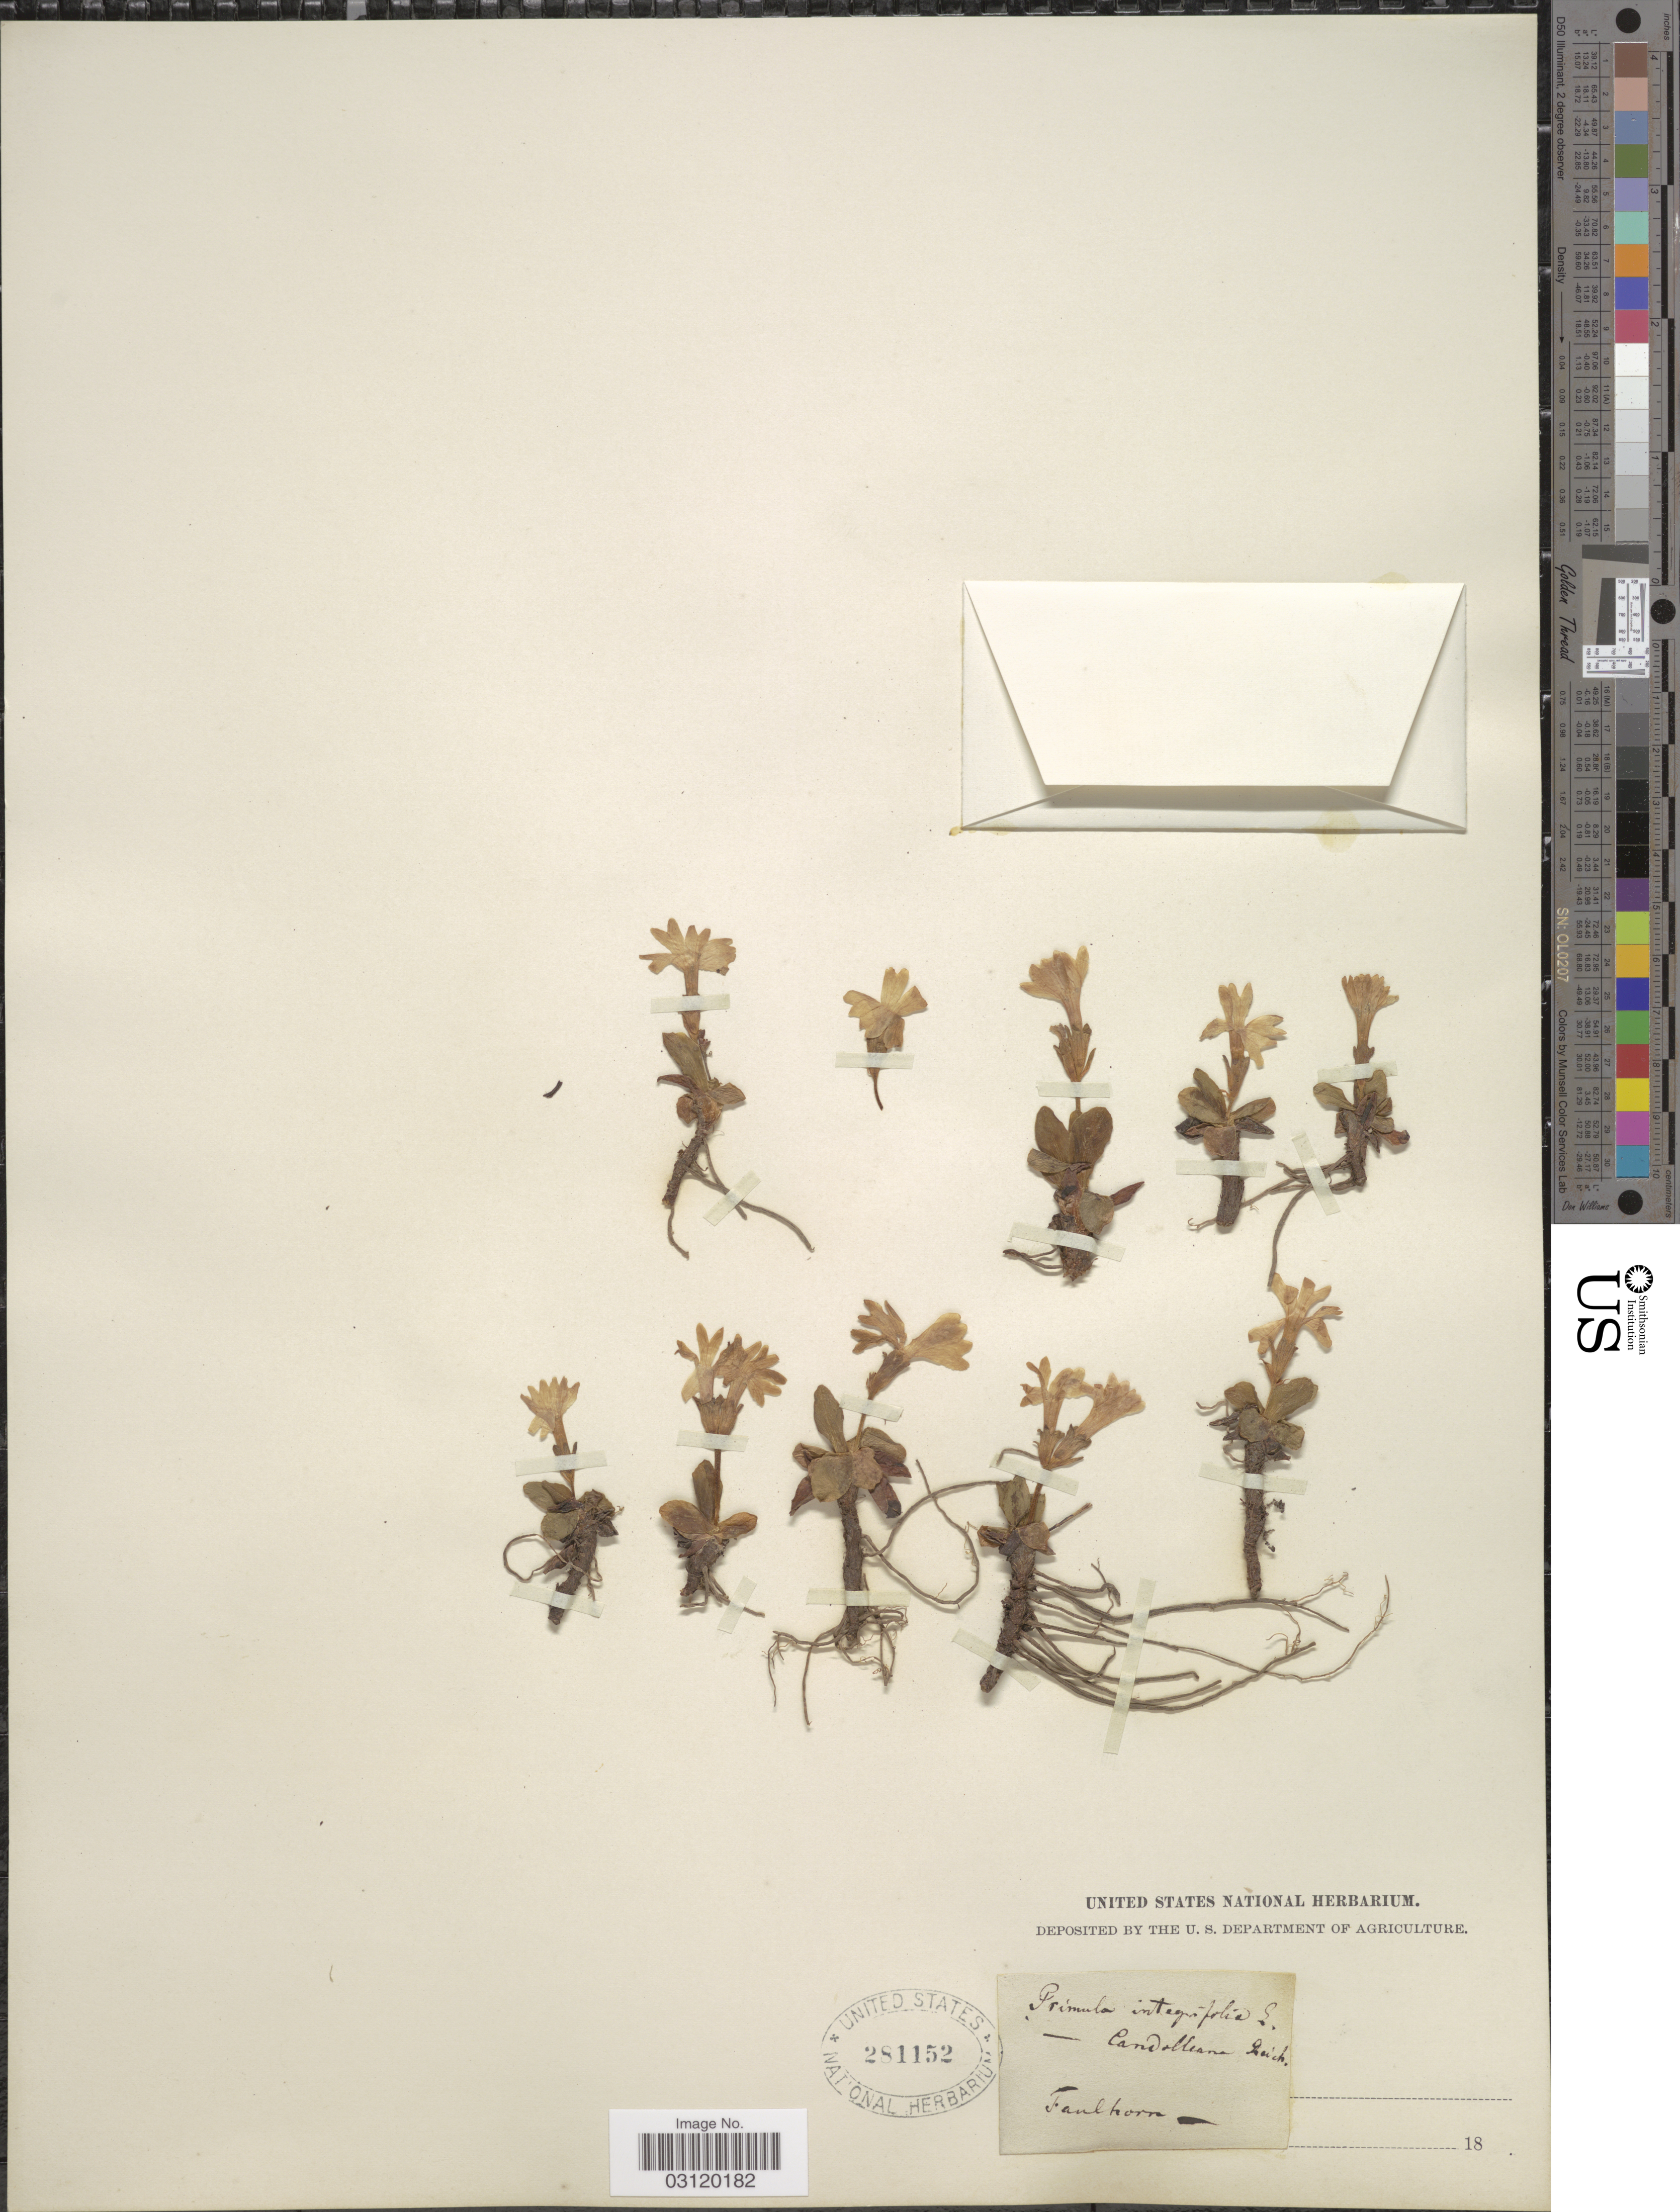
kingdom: Plantae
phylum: Tracheophyta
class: Magnoliopsida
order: Ericales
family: Primulaceae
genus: Primula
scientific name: Primula integrifolia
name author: L.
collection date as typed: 18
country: Switzerland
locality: Faulhorn.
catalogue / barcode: US 281152